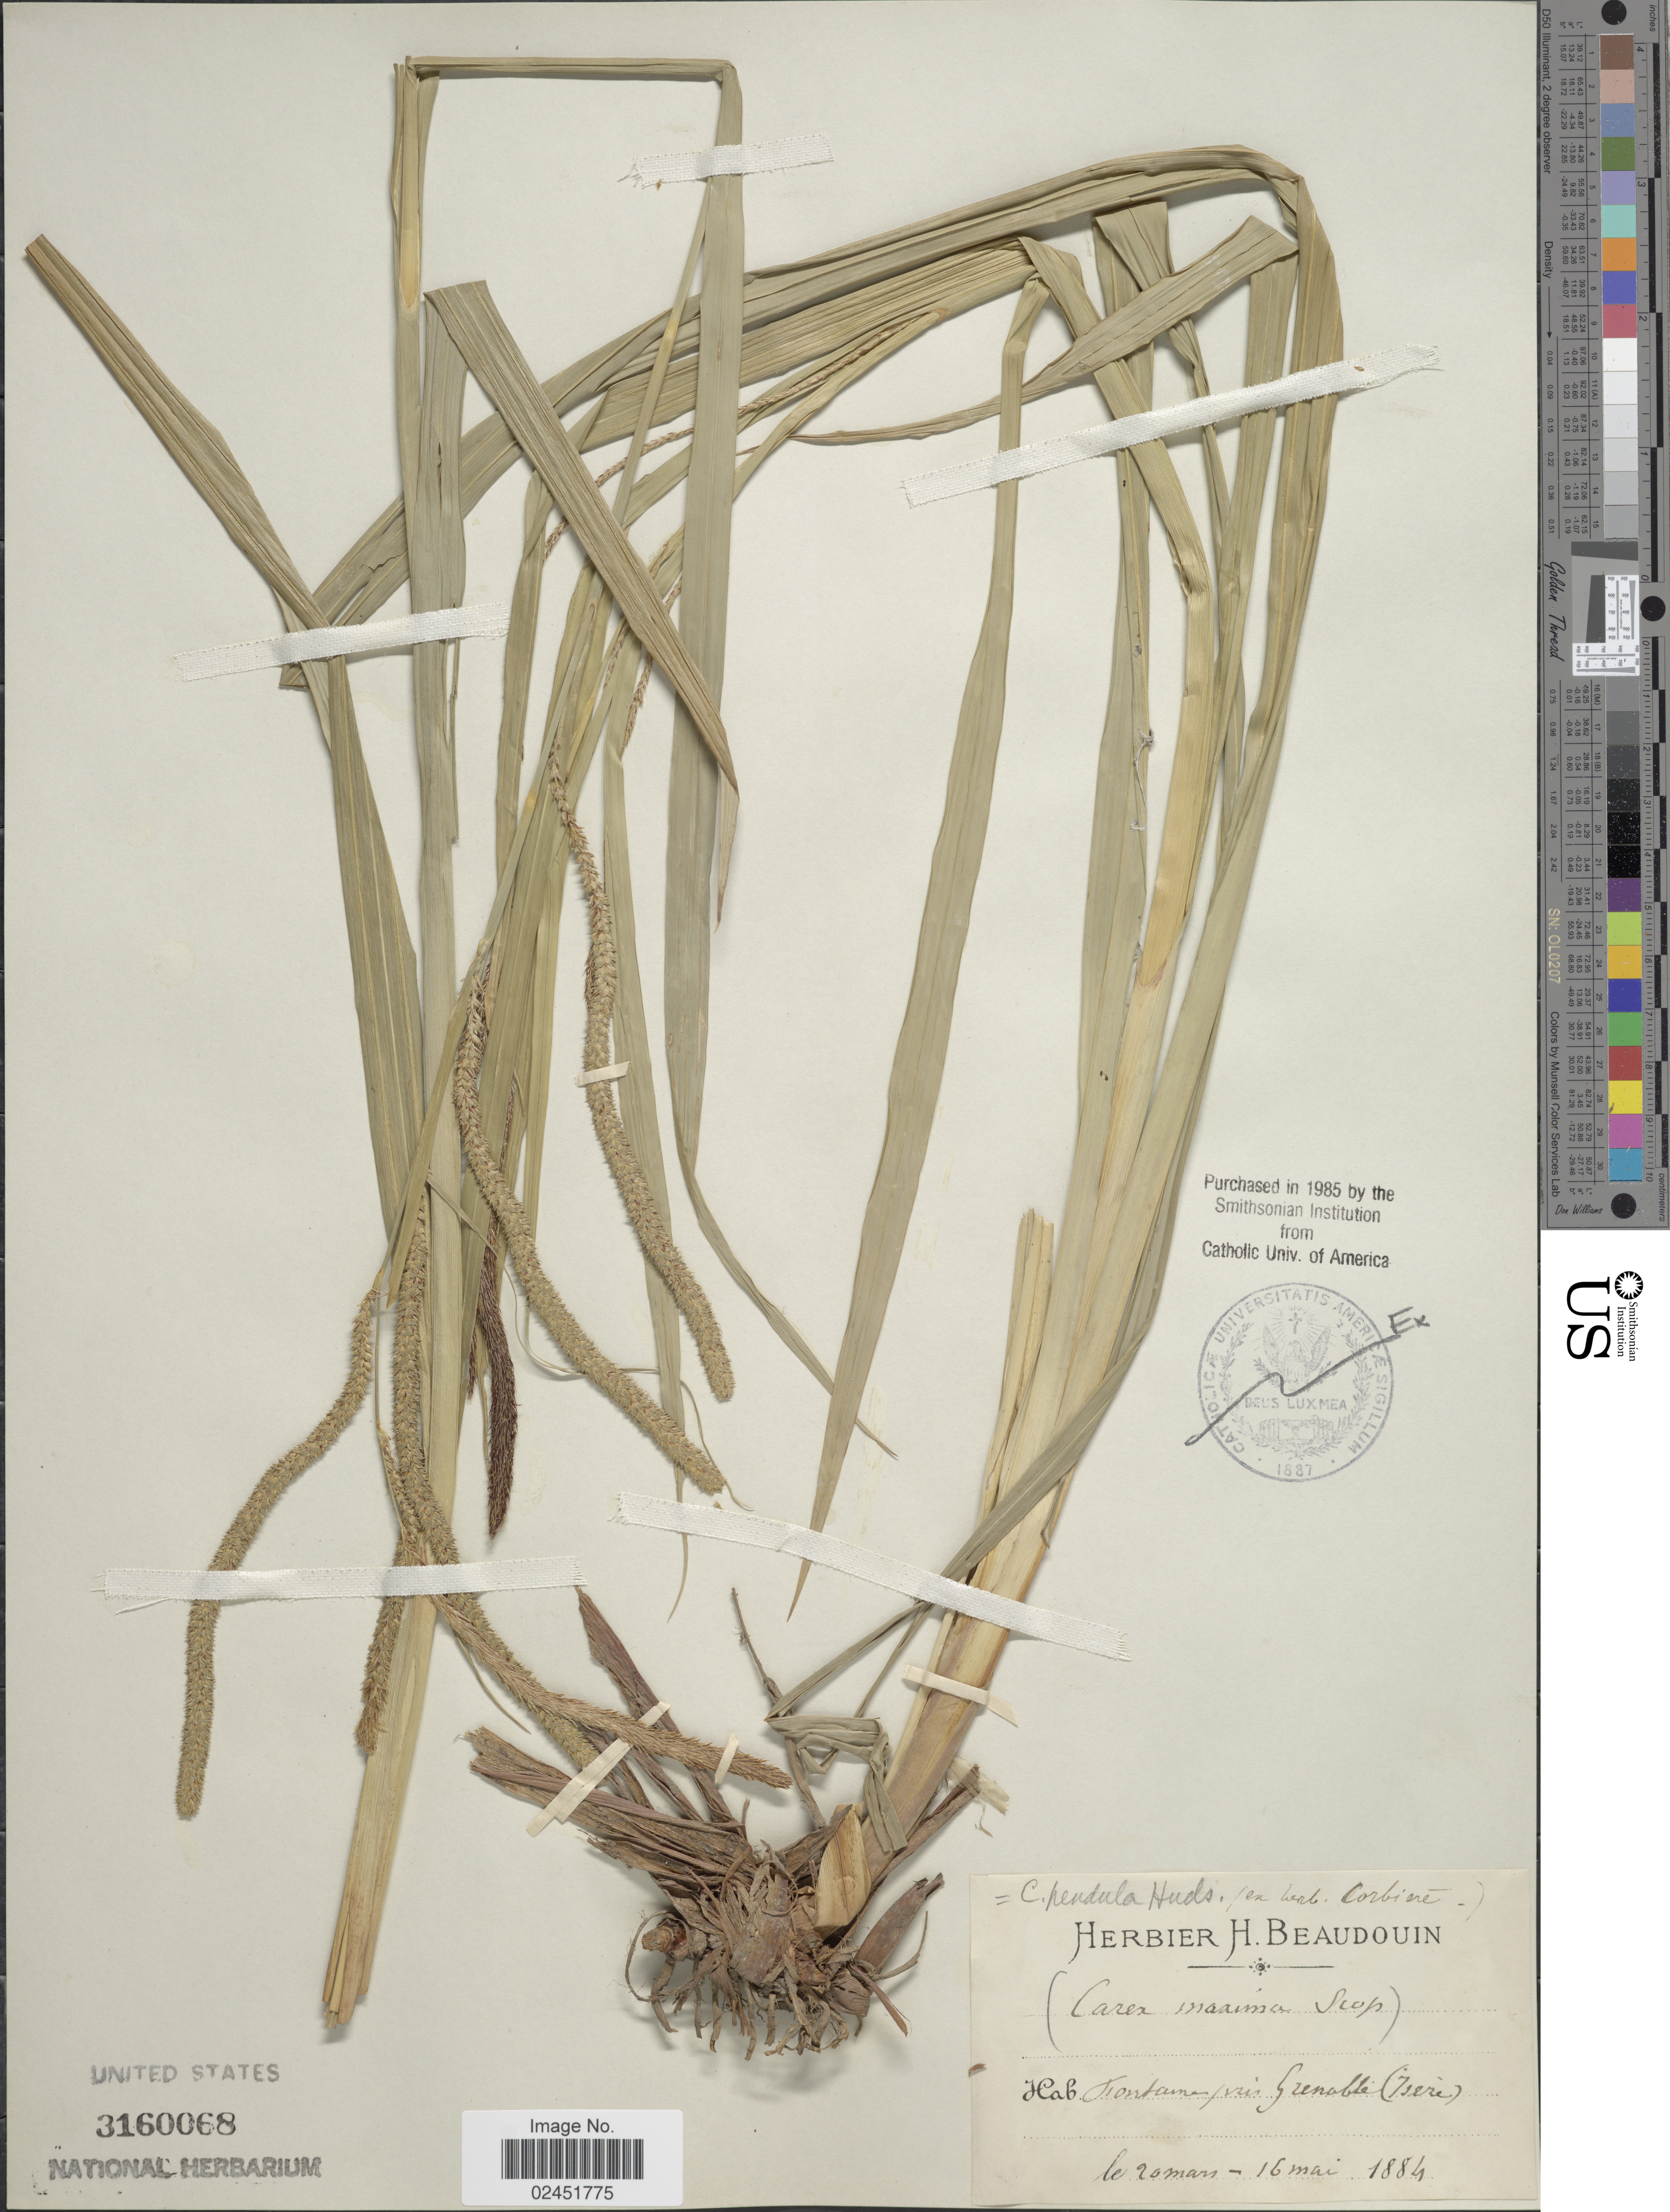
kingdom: Plantae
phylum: Tracheophyta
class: Liliopsida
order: Poales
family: Cyperaceae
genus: Carex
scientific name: Carex pendula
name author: Huds.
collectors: ex herb. H. Beaudouin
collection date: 1884-05-16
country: France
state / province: Auvergne-Rhône-Alpes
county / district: Isère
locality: Tiontaum fries Grenoble (Isere) le roman [interpreted]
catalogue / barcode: US 3160068